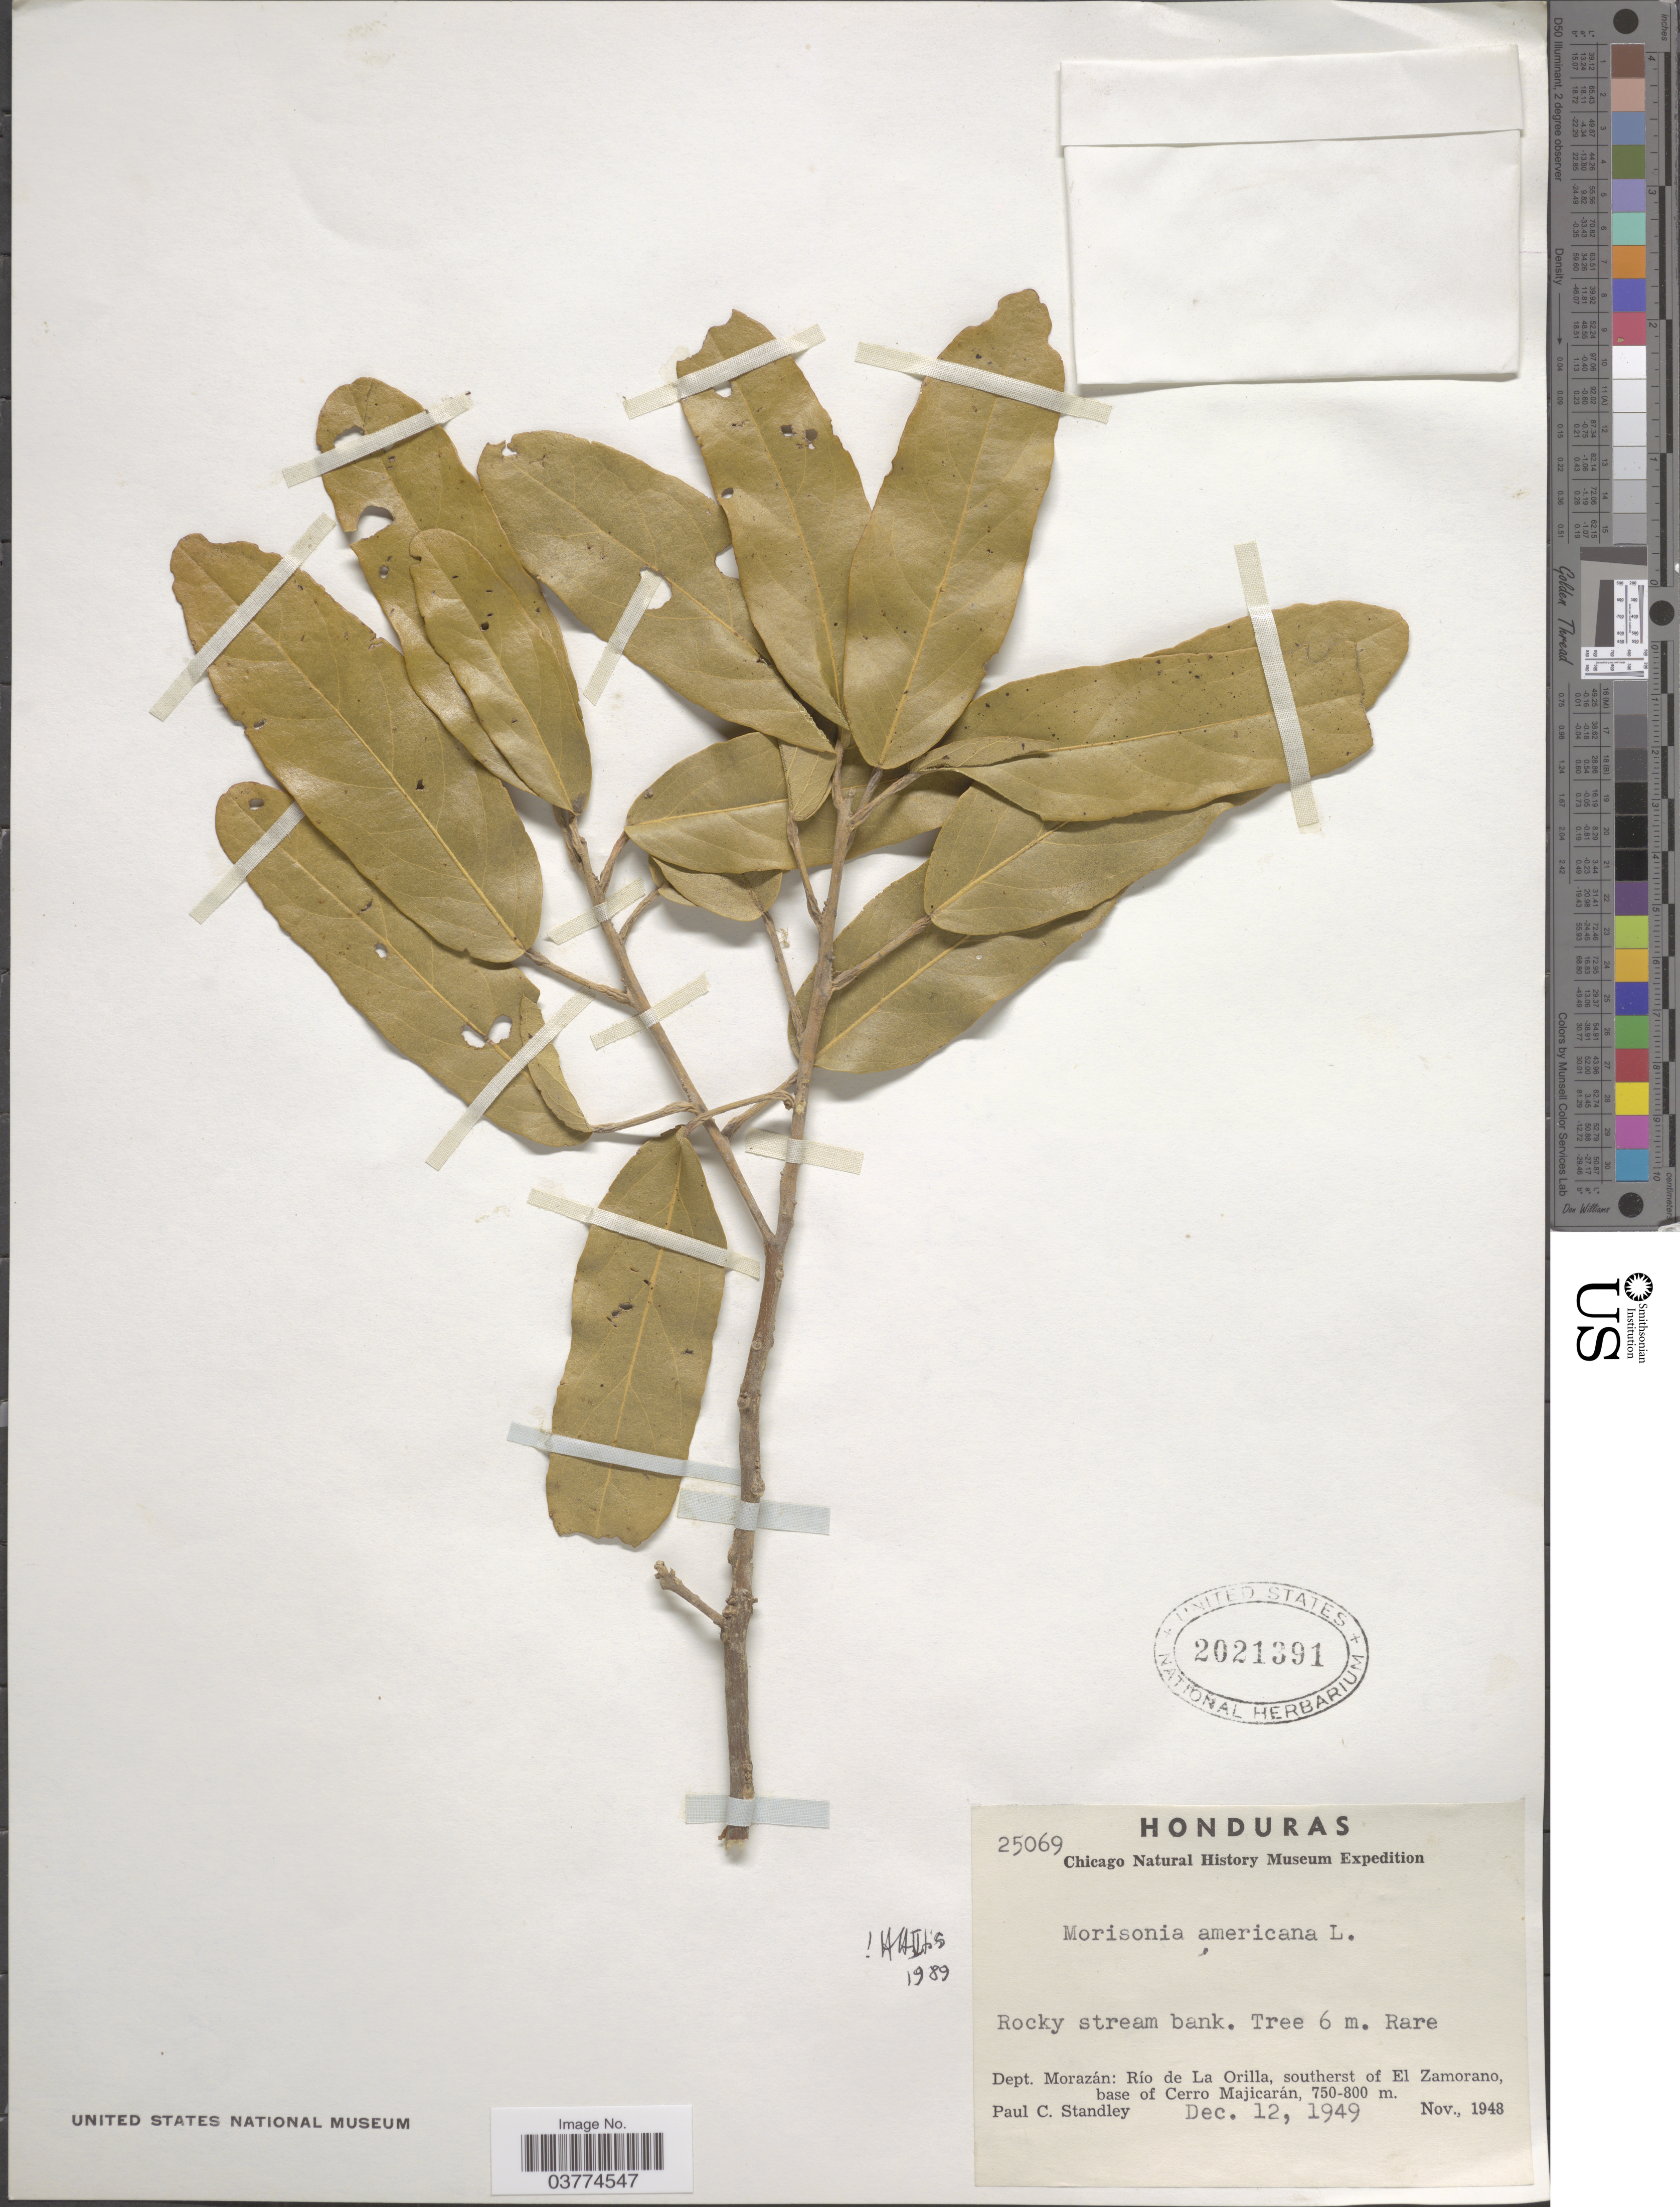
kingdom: Plantae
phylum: Tracheophyta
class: Magnoliopsida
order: Brassicales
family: Capparaceae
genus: Morisonia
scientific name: Morisonia americana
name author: L.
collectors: P. C. Standley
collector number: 25069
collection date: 1949-12-12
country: Honduras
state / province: Fco. Morazán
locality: Dept. Morazán: Río de La Orilla, southerst of El Zamorano, base of Cerro Majicarán.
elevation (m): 750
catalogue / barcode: US 2021391